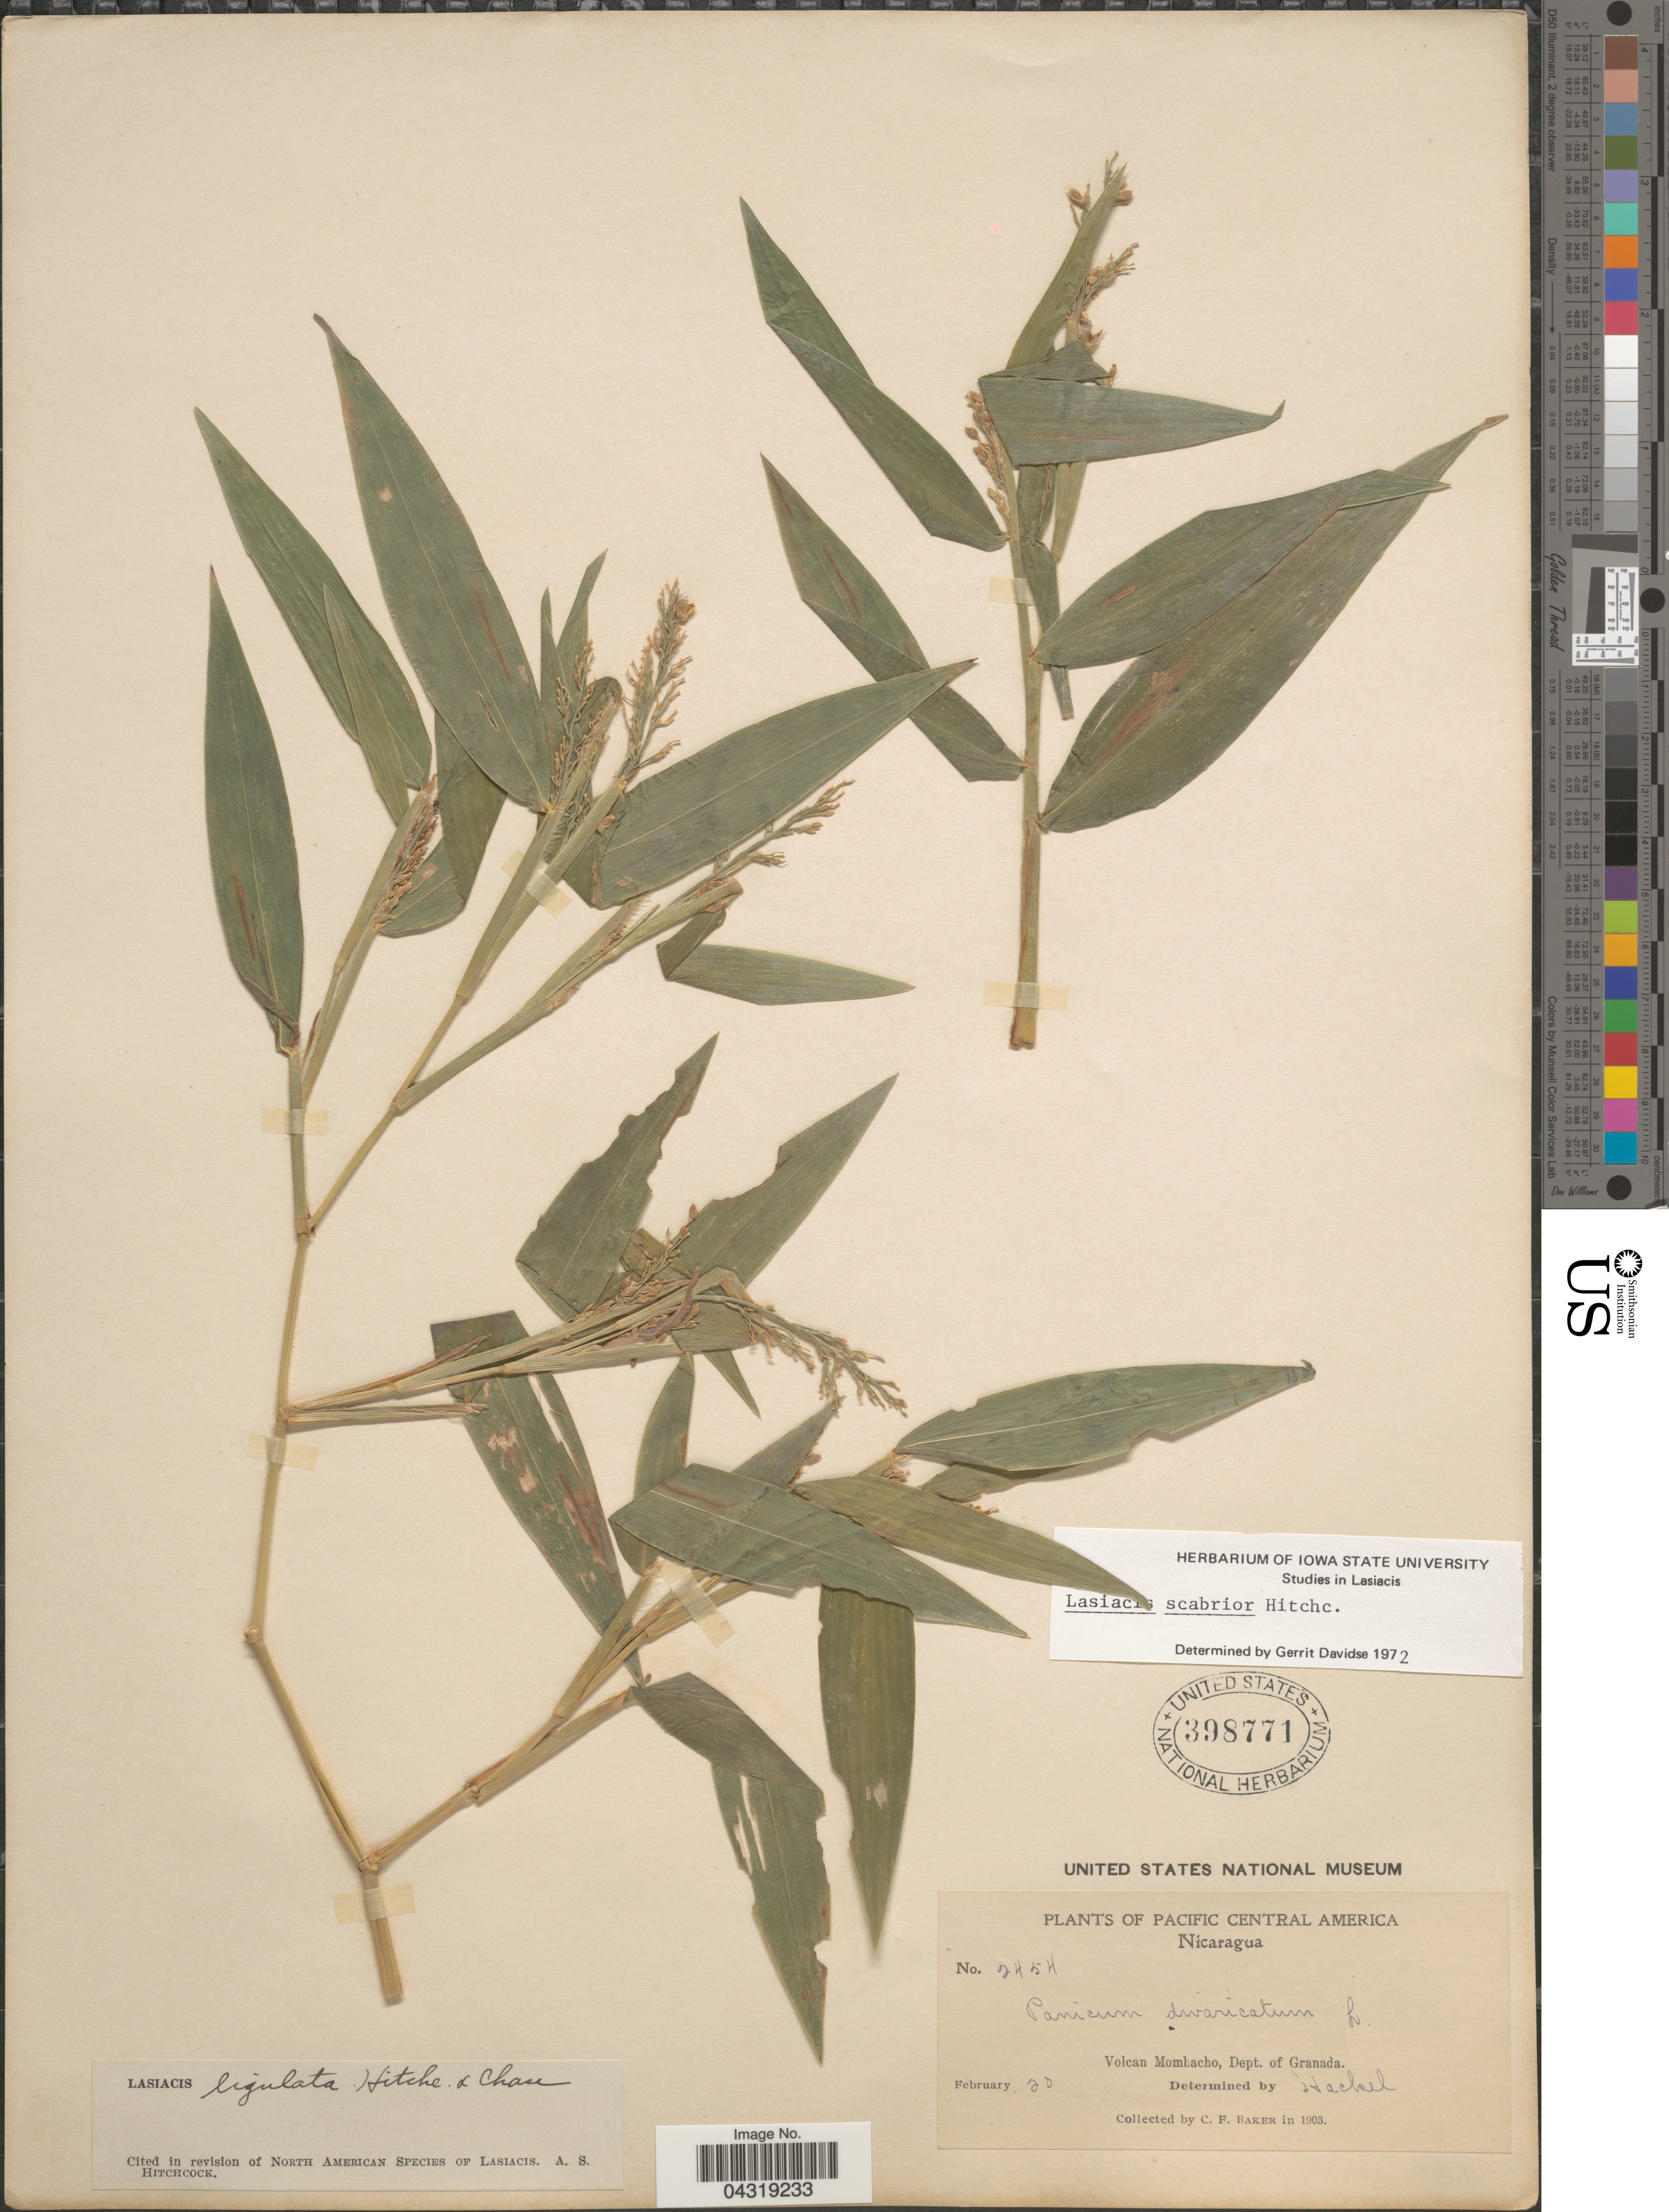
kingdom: Plantae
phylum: Tracheophyta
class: Liliopsida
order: Poales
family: Poaceae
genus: Lasiacis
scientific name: Lasiacis scabrior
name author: Hitchc.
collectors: C. F. Baker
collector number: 2454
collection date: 1903-02-20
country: Nicaragua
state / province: Granada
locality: Pacific Central America. Volcan Mombacho, Dept. of Granada.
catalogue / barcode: US 398771